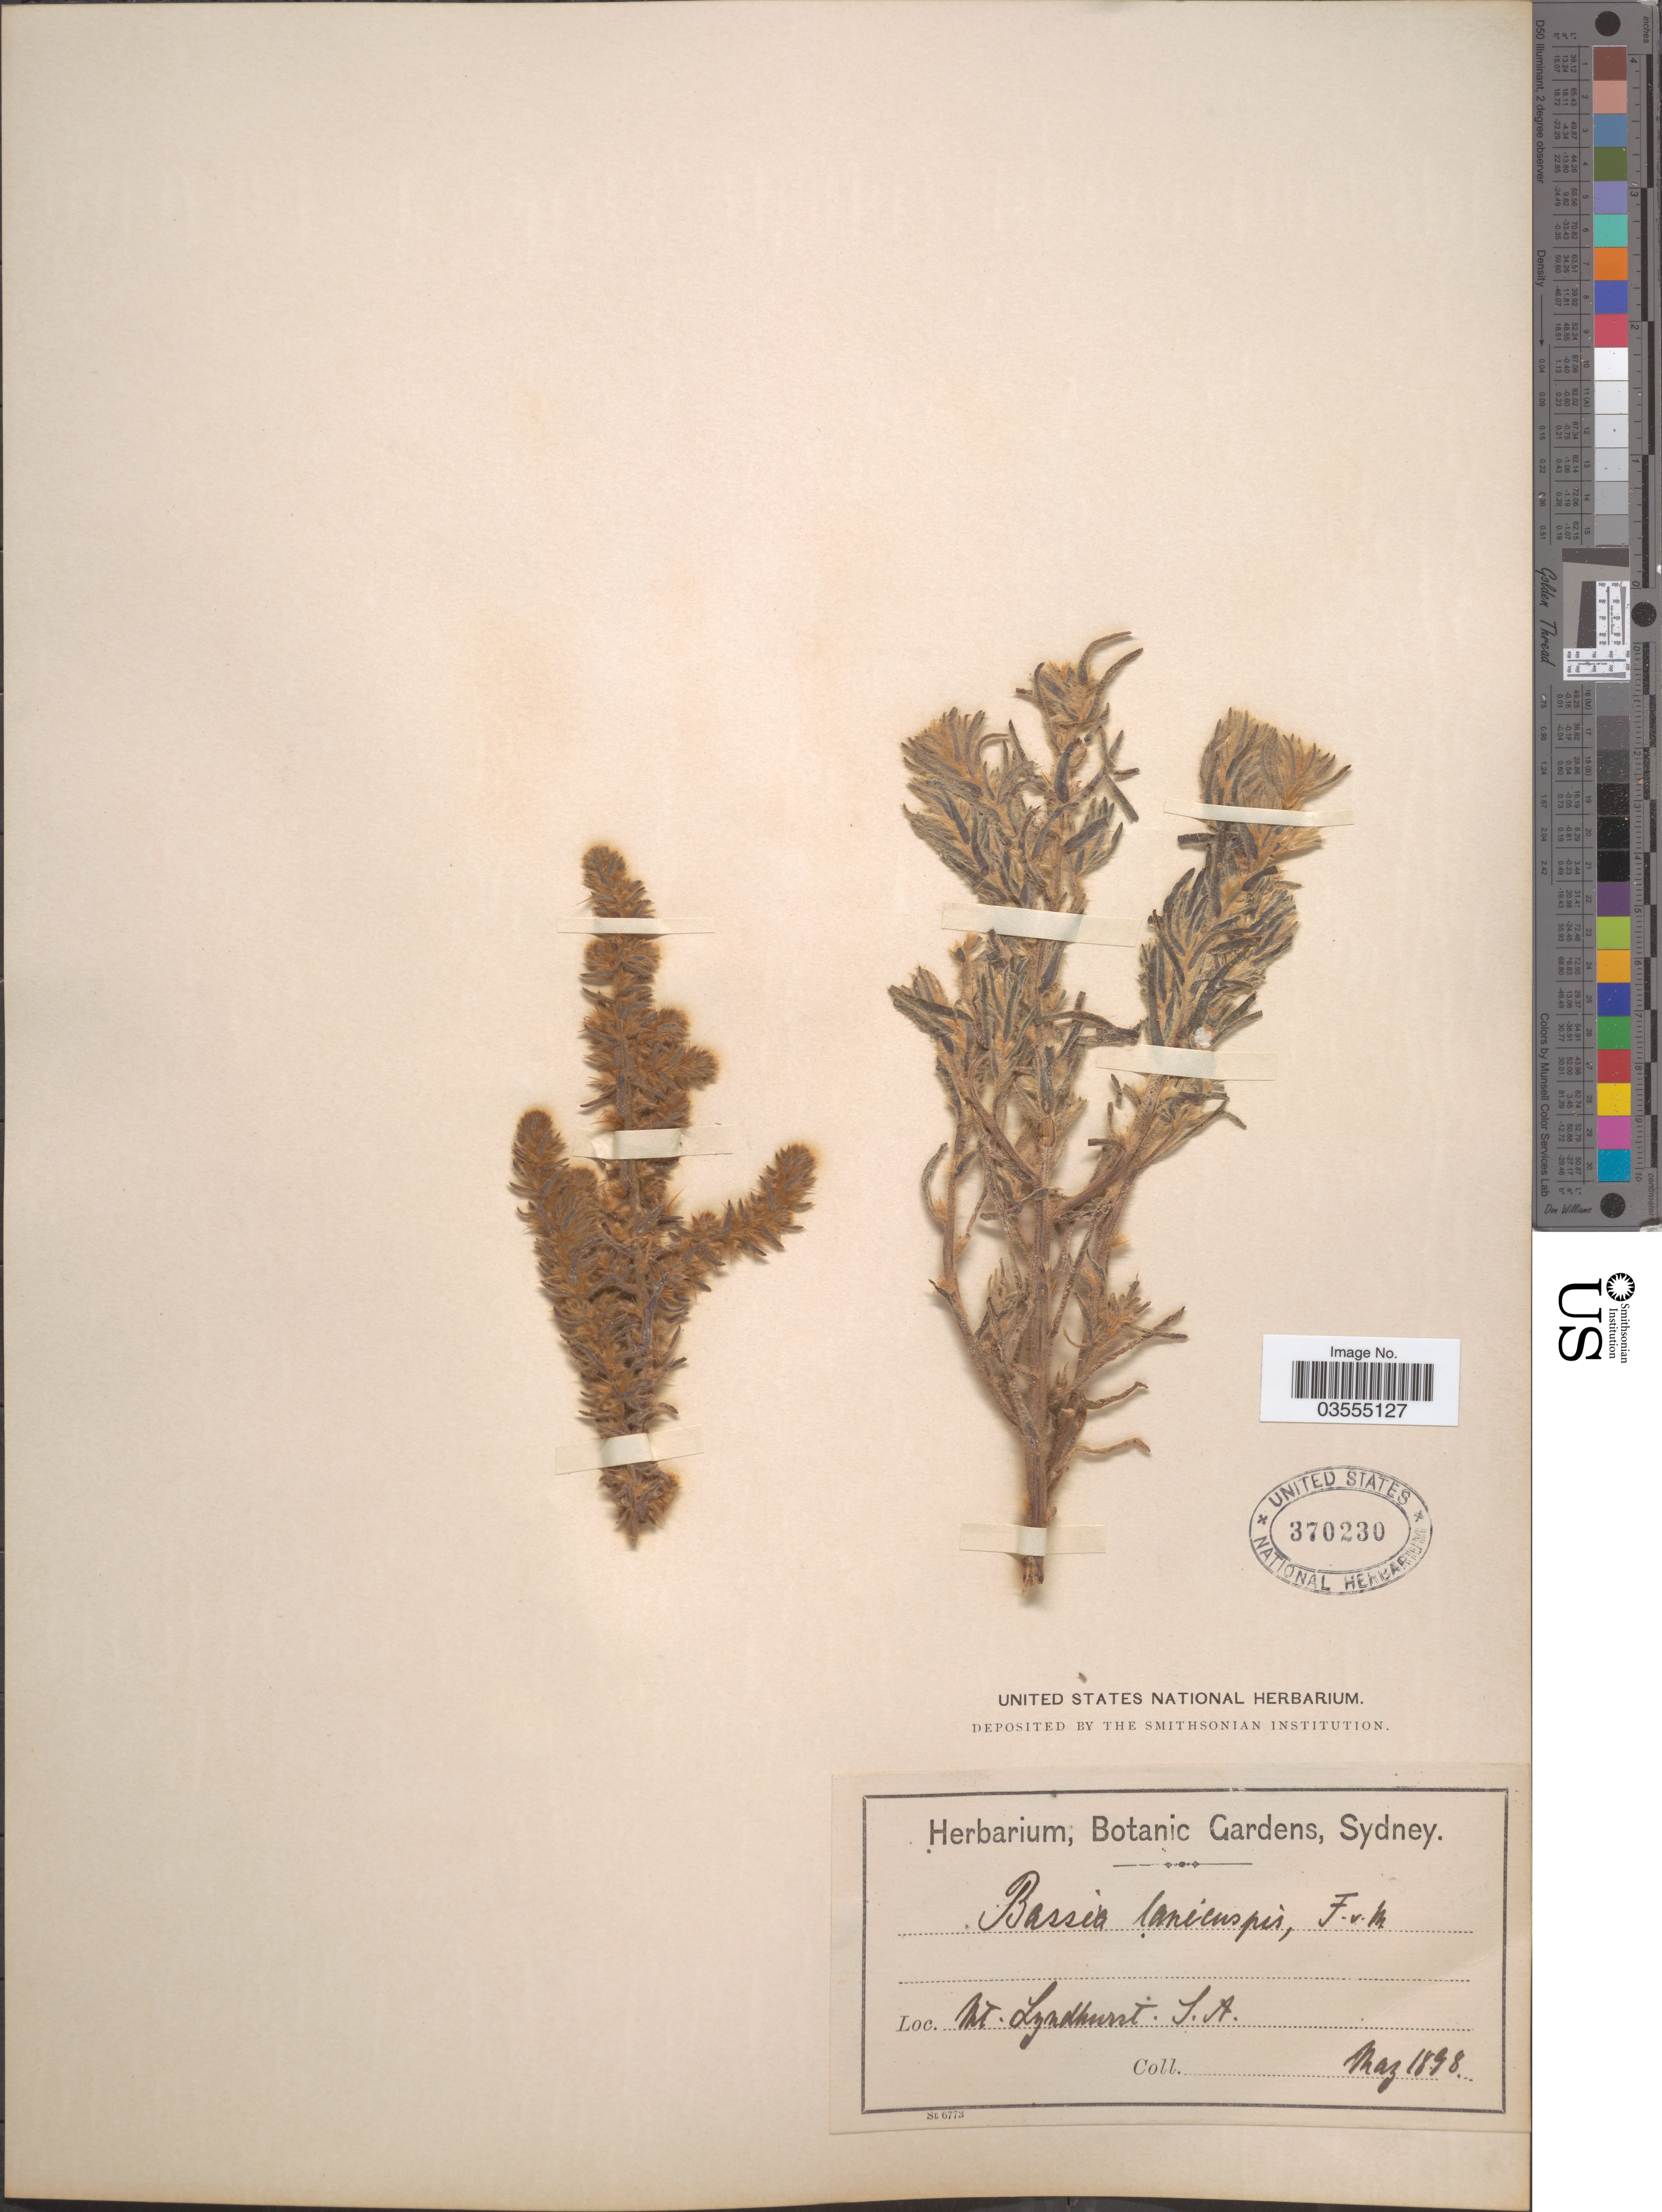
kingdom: Plantae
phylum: Tracheophyta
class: Magnoliopsida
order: Caryophyllales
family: Amaranthaceae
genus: Bassia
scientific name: Bassia lanicuspis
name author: (F. Muell.) F. Muell.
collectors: ex herb. Botanic Gardens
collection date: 1898-03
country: Australia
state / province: South Australia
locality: Mt. Lyndhurst.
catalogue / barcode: US 370230